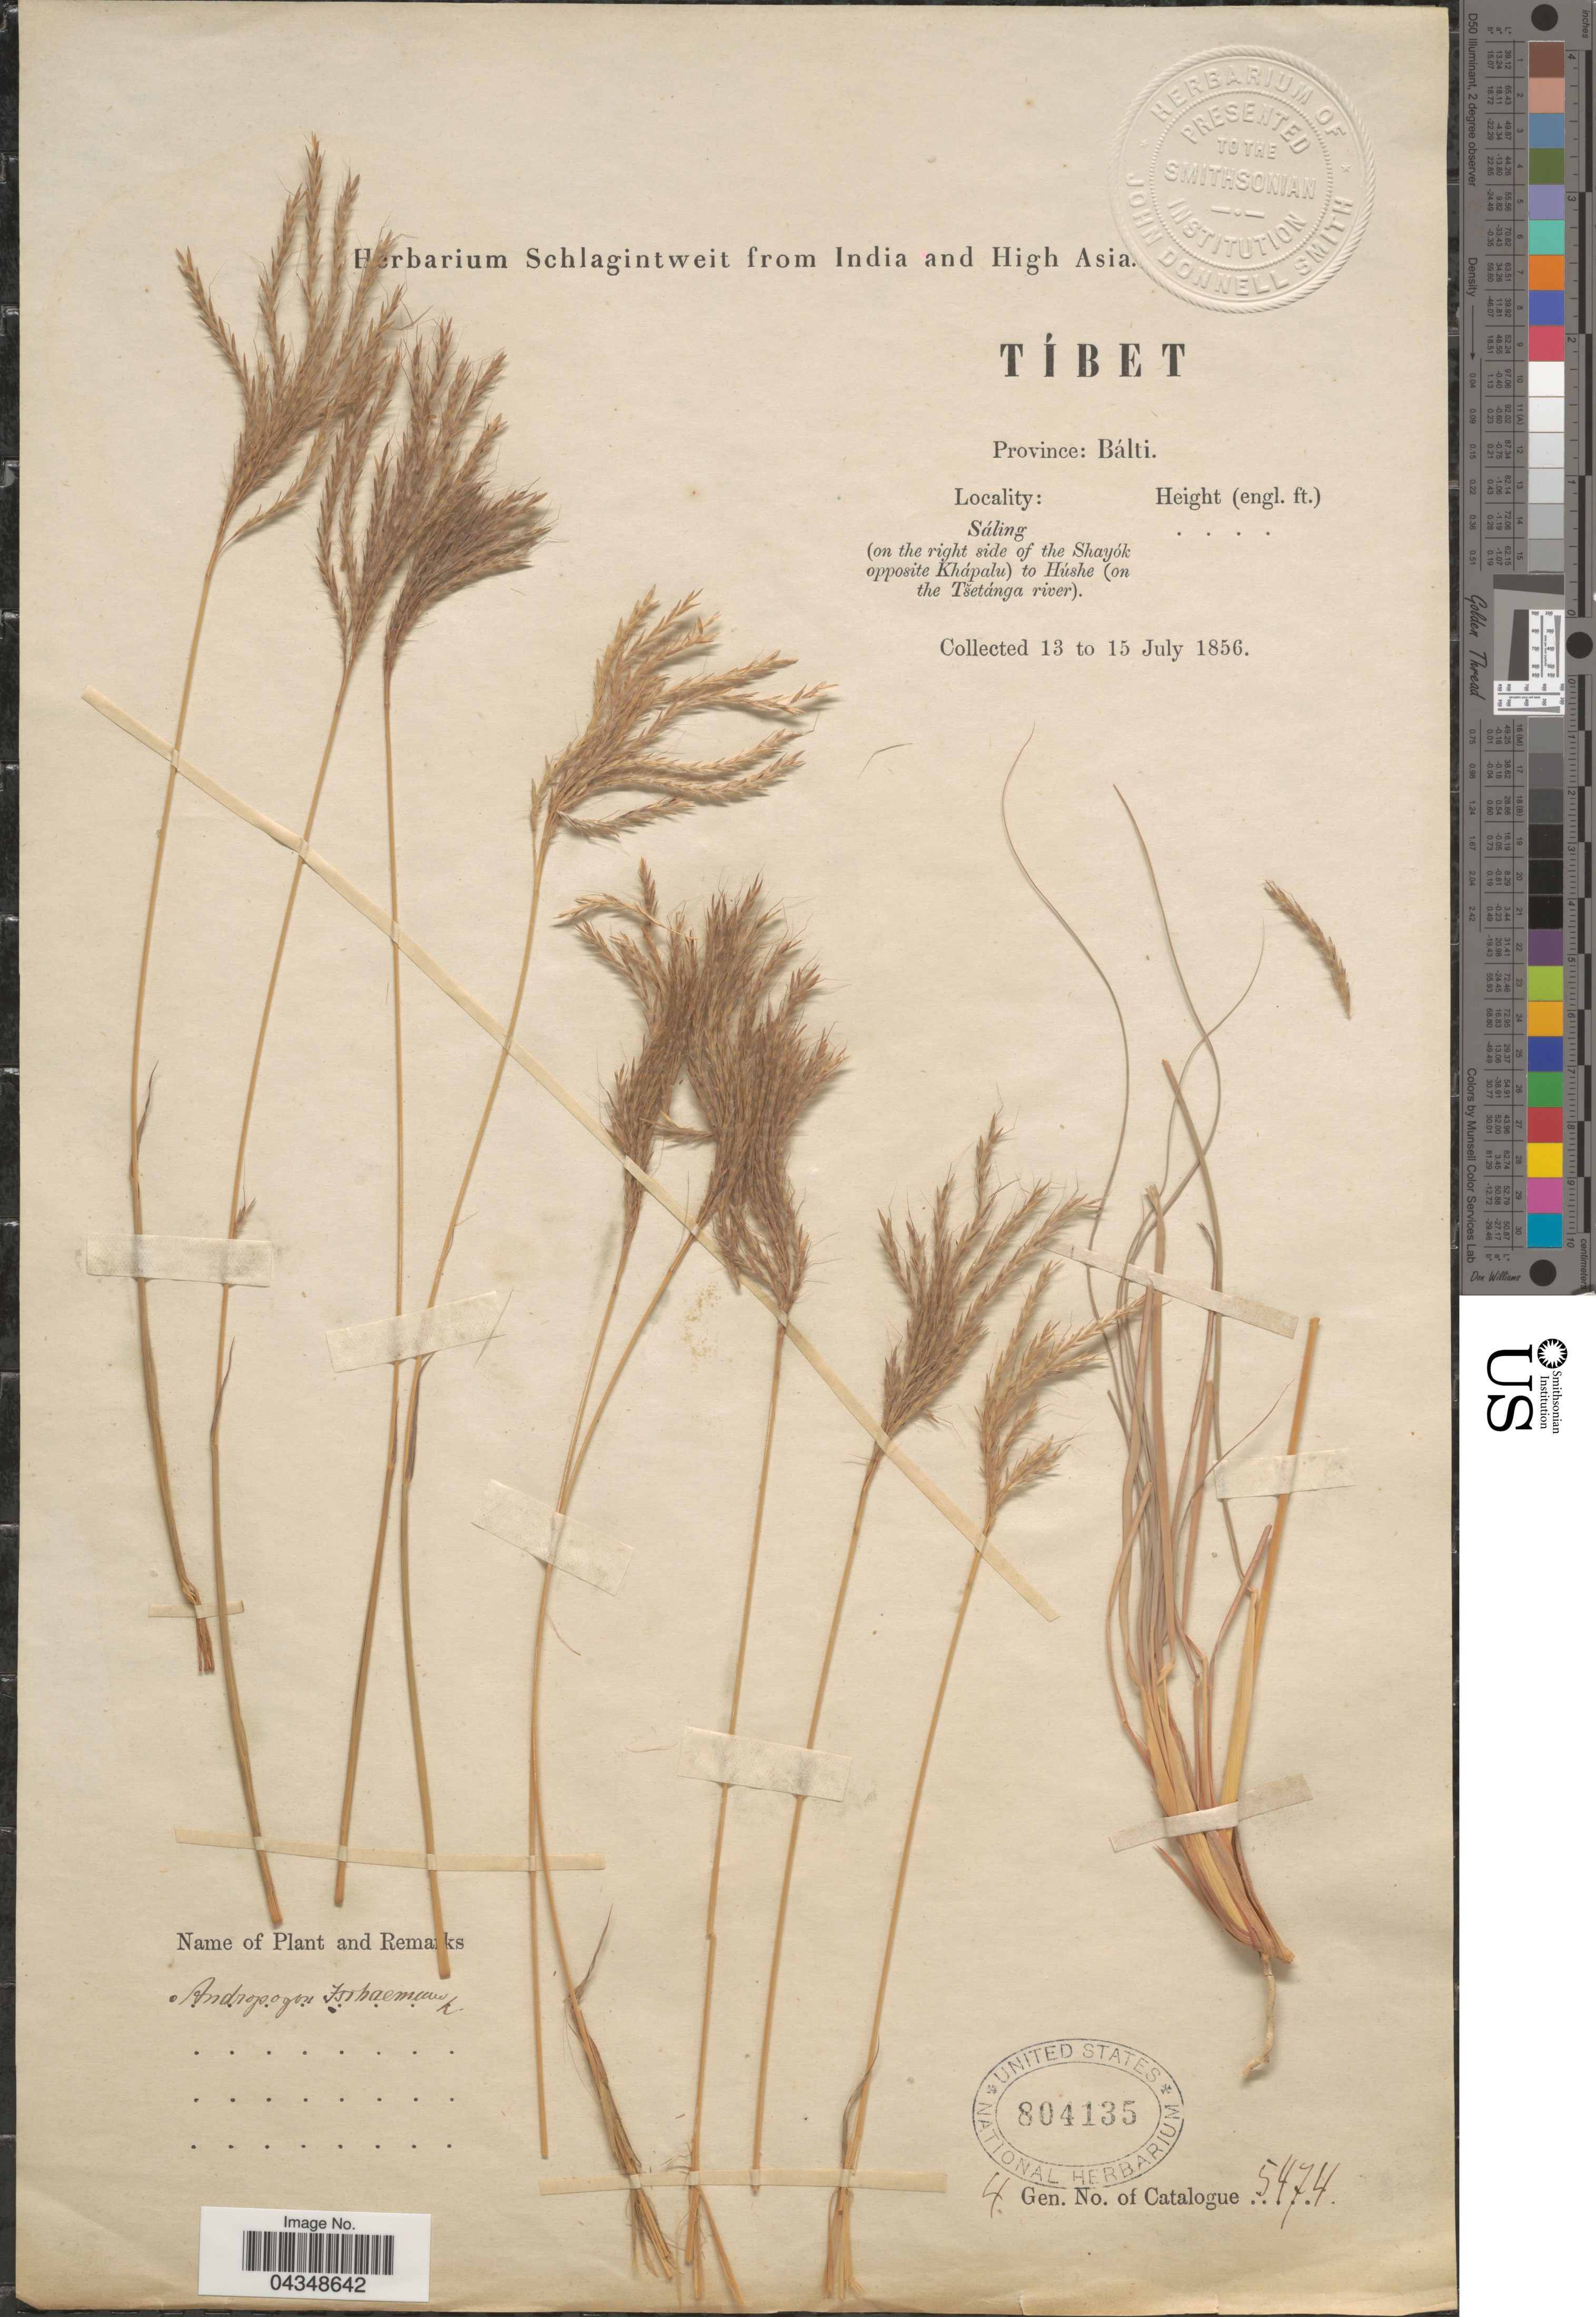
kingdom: Plantae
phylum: Tracheophyta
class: Liliopsida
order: Poales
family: Poaceae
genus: Bothriochloa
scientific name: Bothriochloa ischaemum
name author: (L.) Keng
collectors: ex herb. Schlagintweit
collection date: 1856-07-13/1856-07-15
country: China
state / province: Xizang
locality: Tíbet. Province: Bálti. Sáling (on the right side of the Shayók opposite Khápalu) to Húshe (on the Tsetánga river).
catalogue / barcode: US 804135